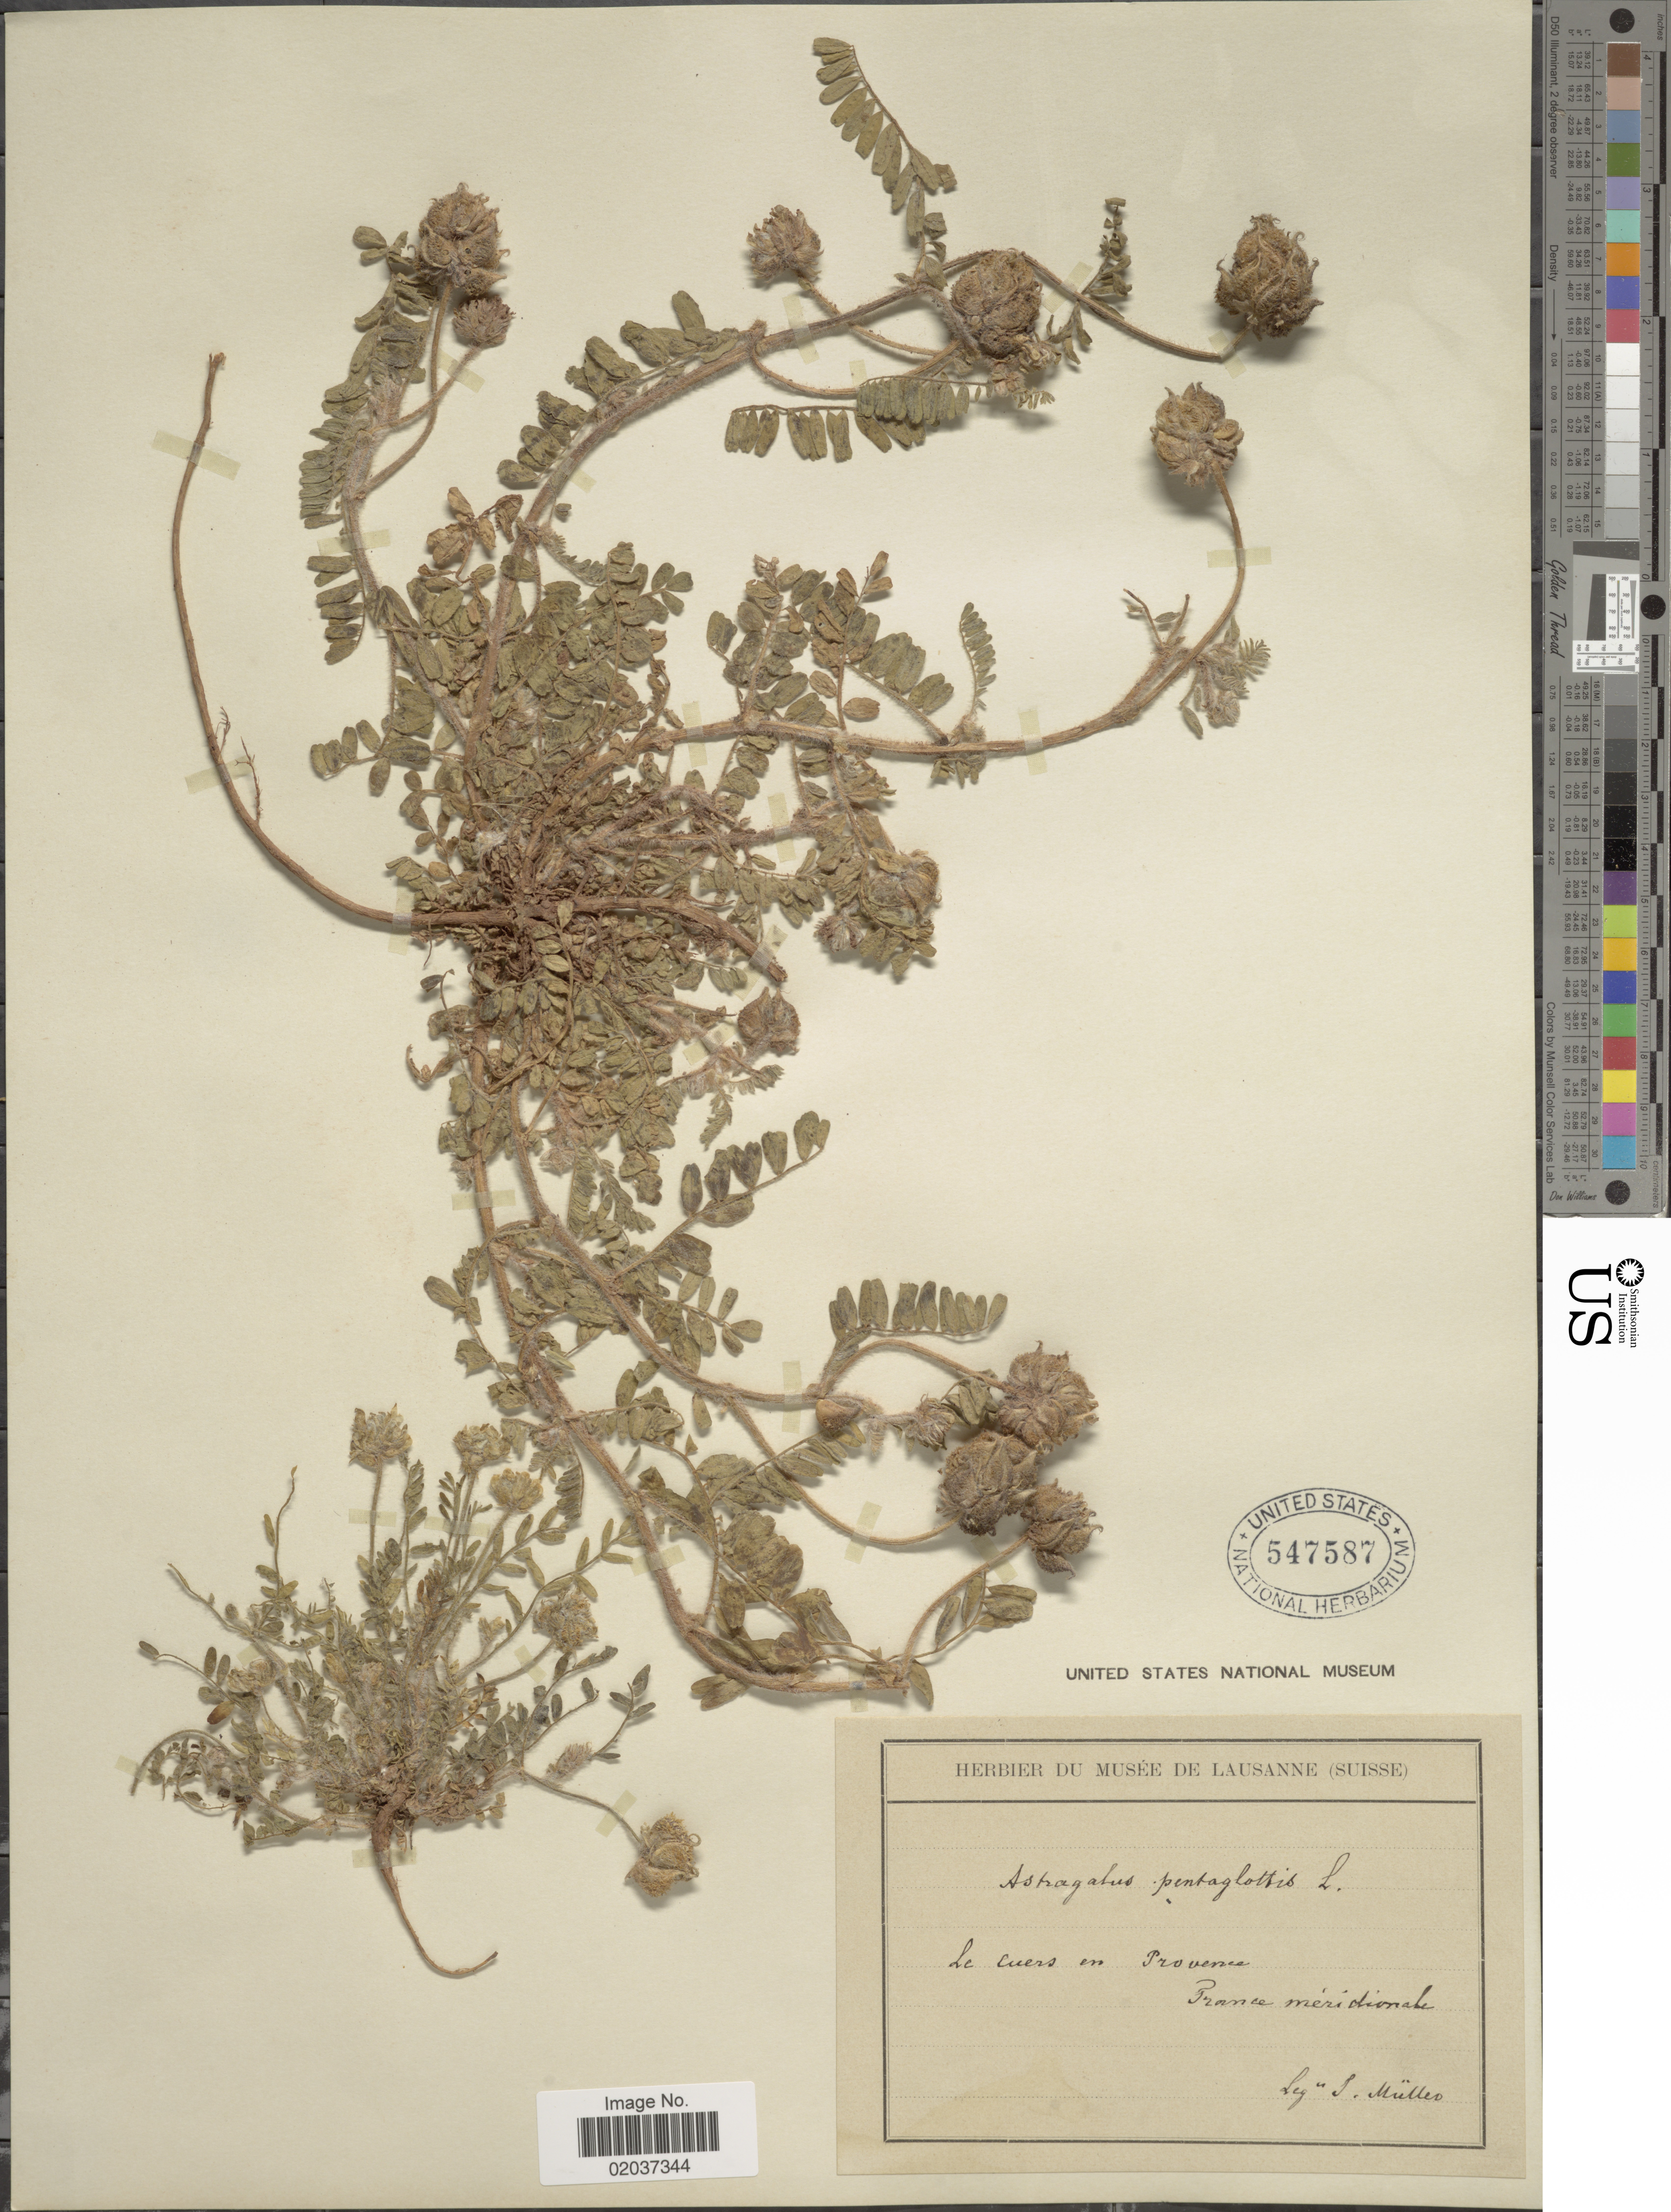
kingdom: Plantae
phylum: Tracheophyta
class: Magnoliopsida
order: Fabales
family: Fabaceae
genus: Astragalus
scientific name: Astragalus pentaglottis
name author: L.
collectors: I. Müller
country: France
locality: Le cuers en Provenuc, Prance meridionali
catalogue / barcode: US 547587